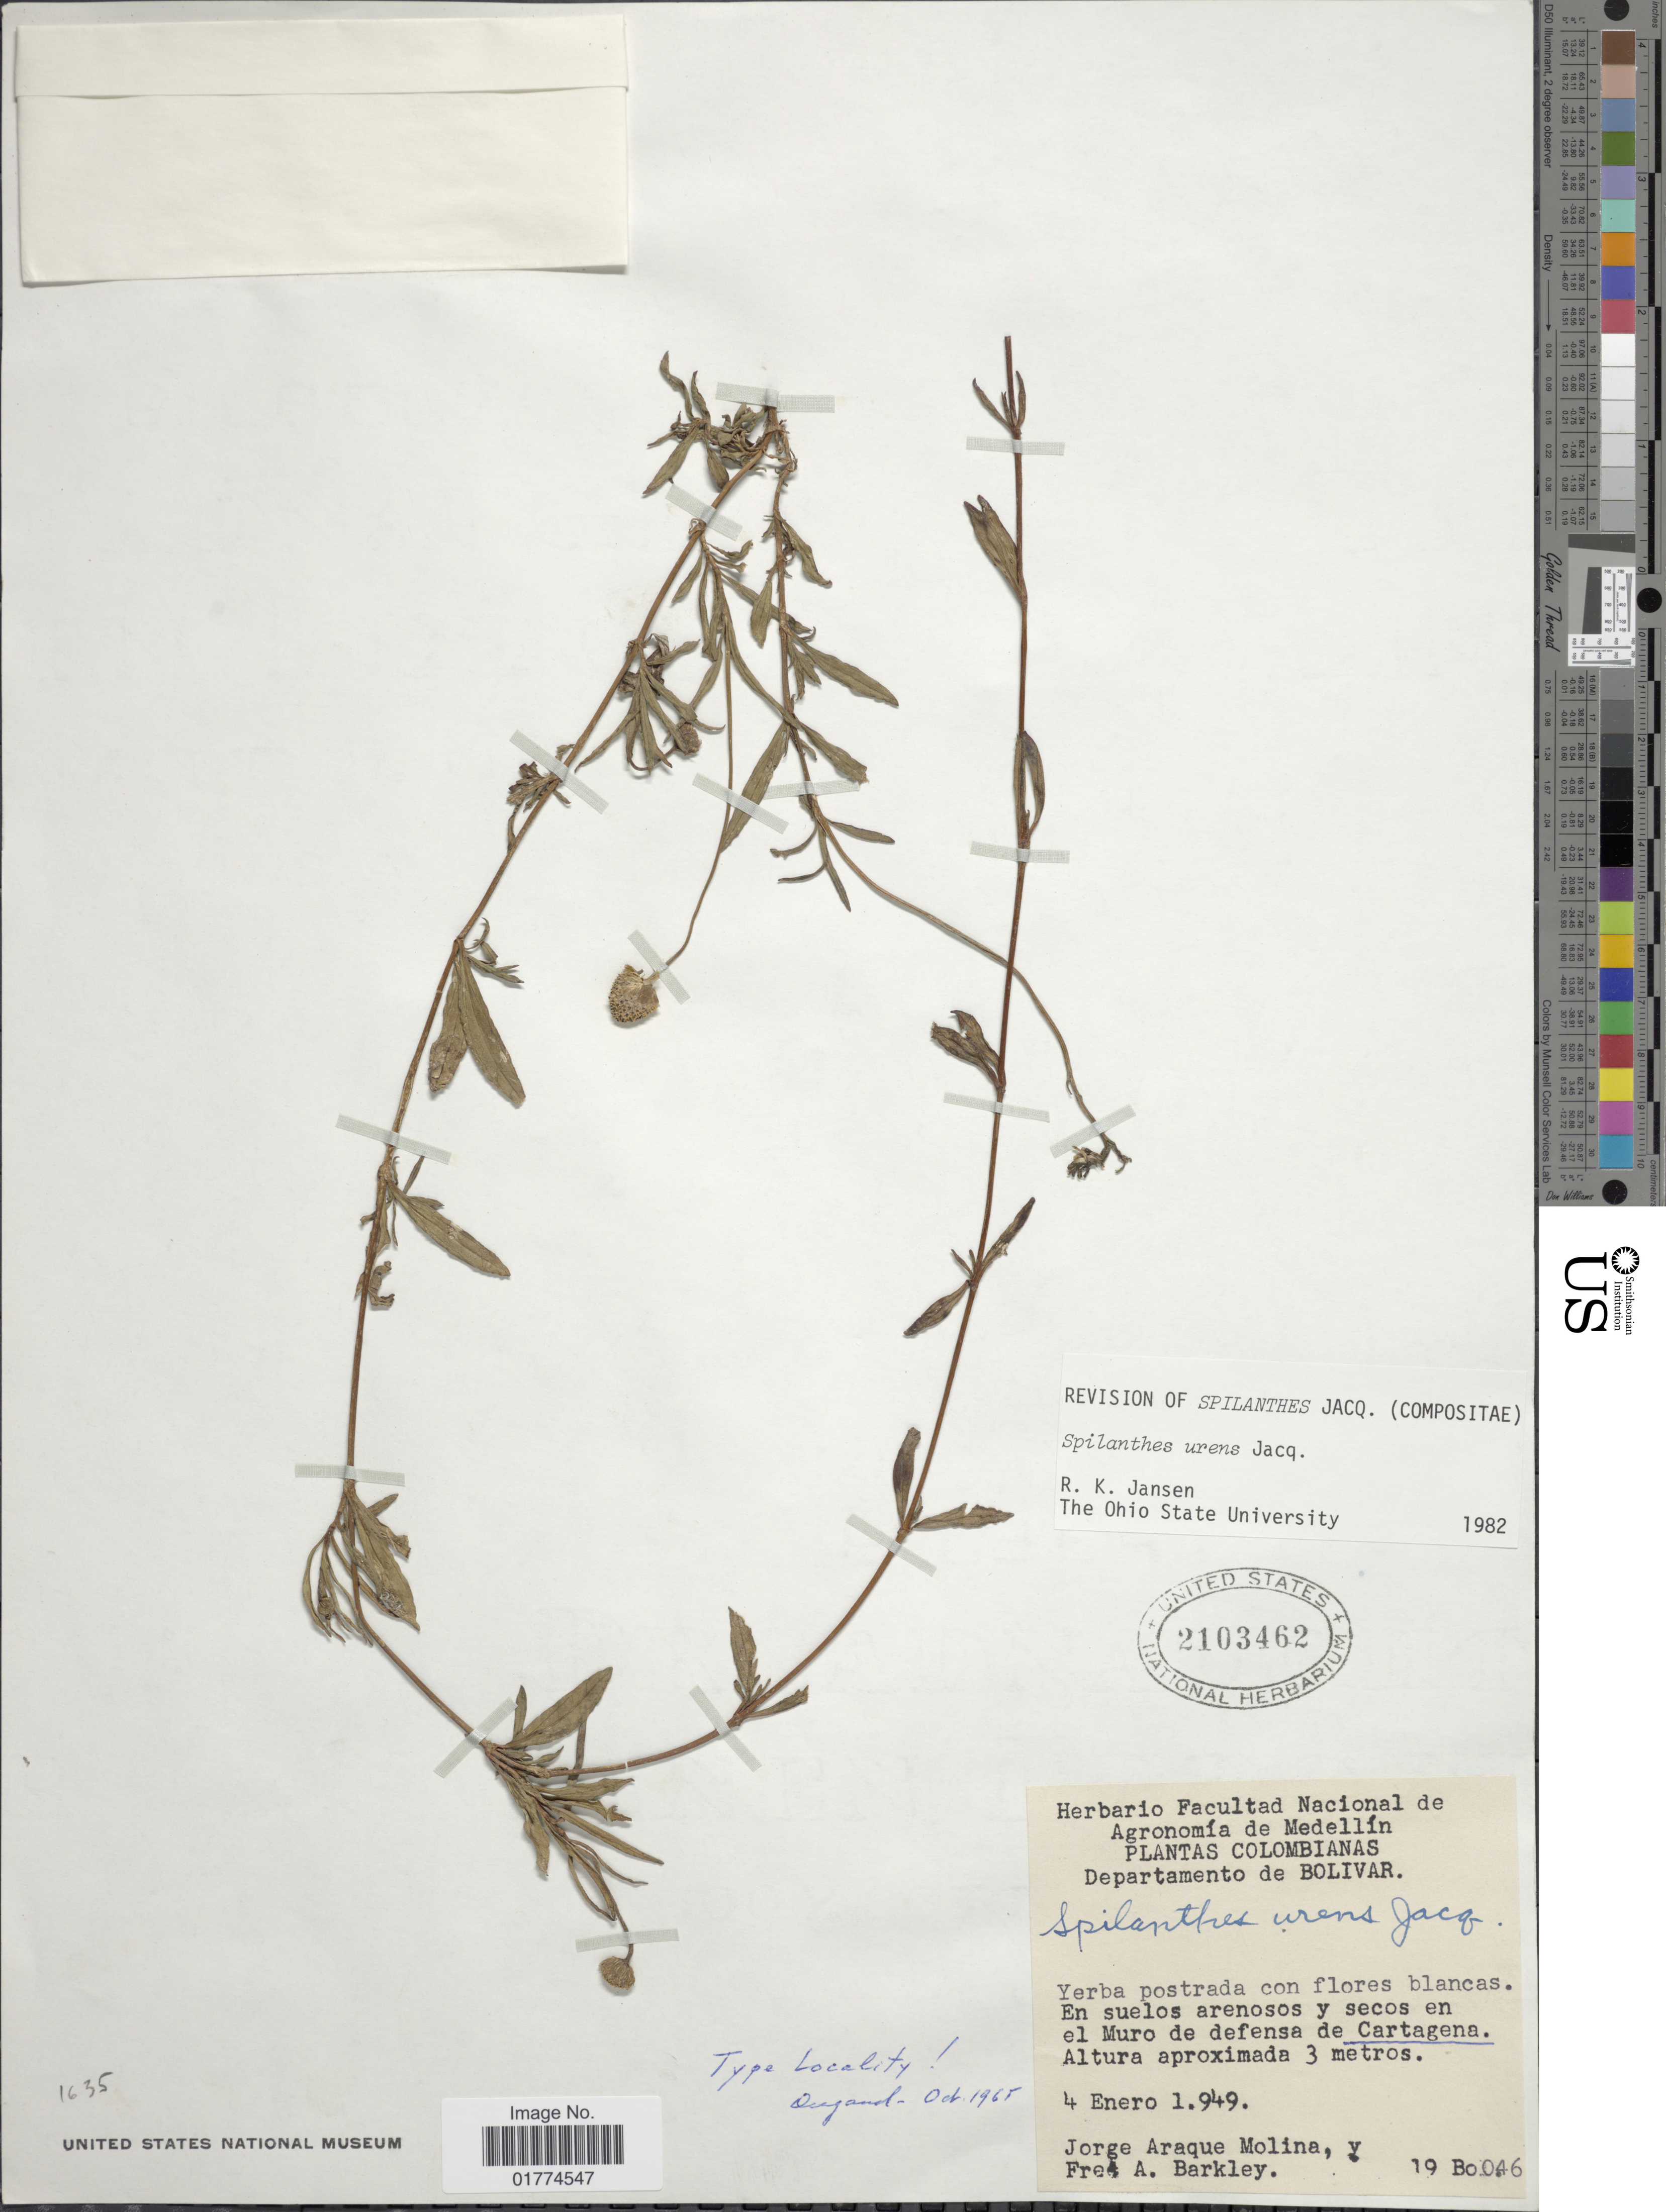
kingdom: Plantae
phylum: Tracheophyta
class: Magnoliopsida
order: Asterales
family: Asteraceae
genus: Spilanthes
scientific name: Spilanthes urens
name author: Jacq.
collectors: J. A. Molina & F. A. Barkley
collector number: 19Bo046*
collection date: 1949-01-04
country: Colombia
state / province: Bolívar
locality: El Muro de defensa de Cartagena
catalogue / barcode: US 2103462